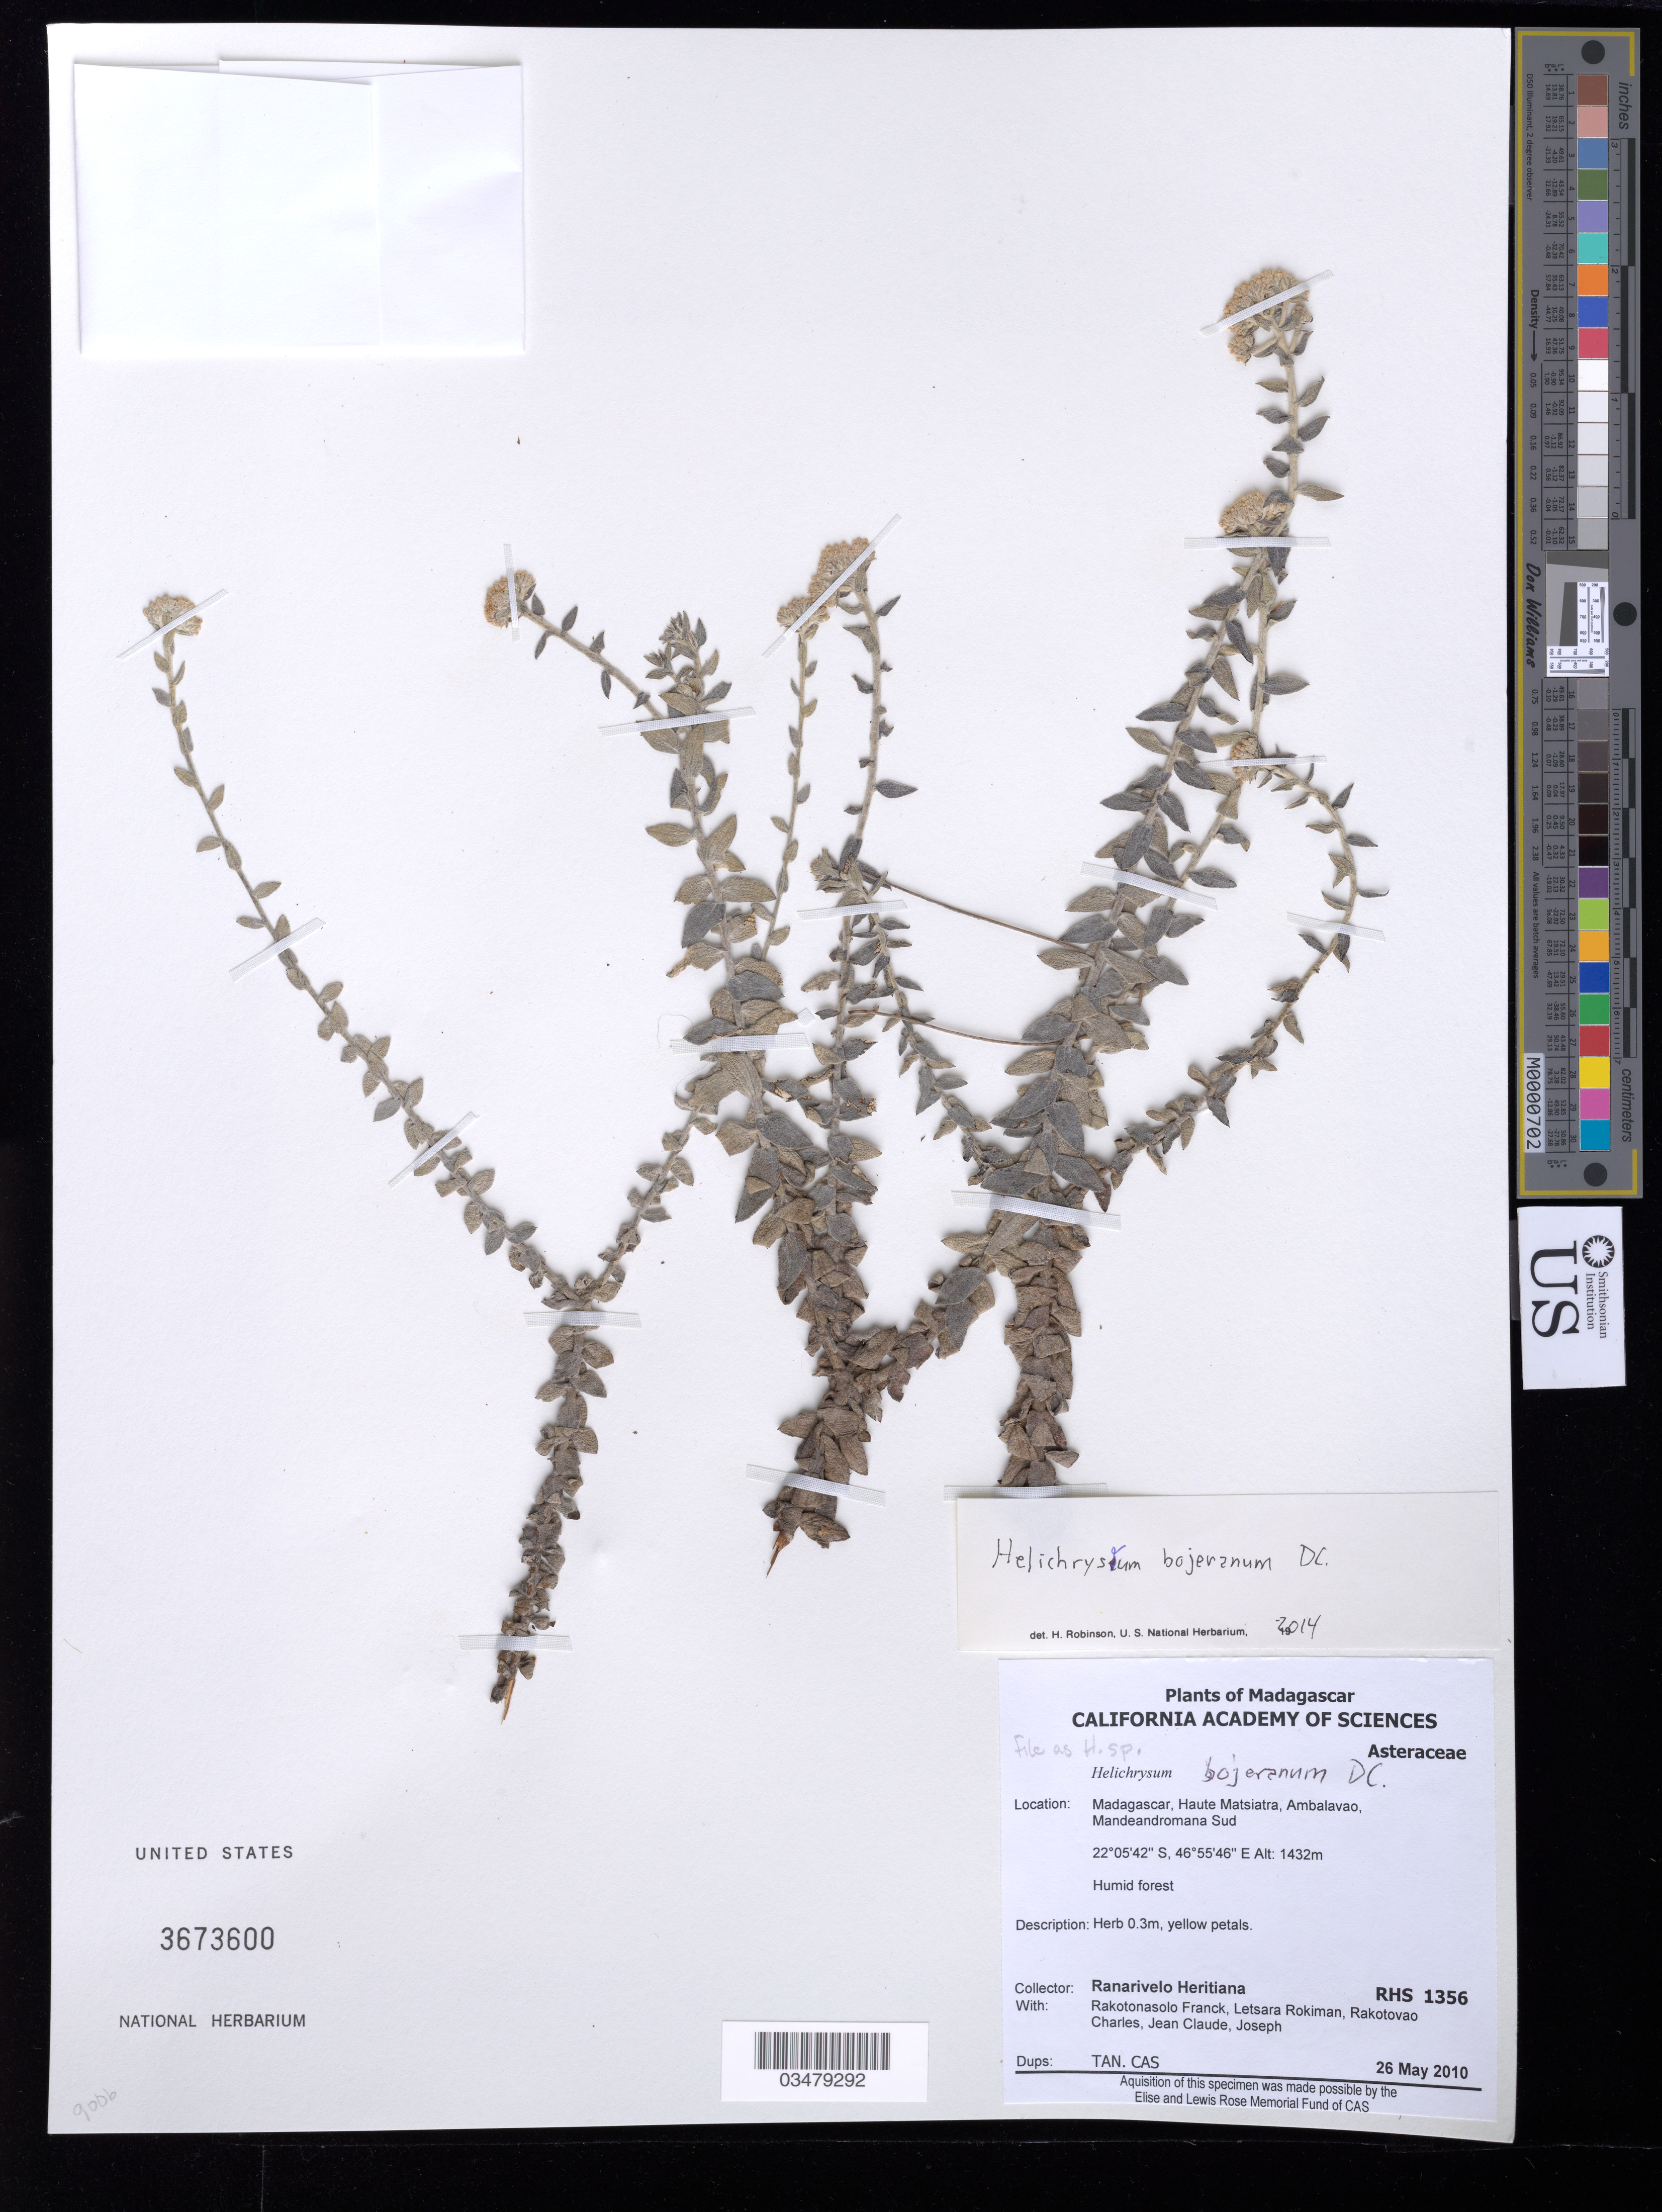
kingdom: Plantae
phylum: Tracheophyta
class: Magnoliopsida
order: Asterales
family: Asteraceae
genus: Helichrysum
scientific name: Helichrysum sp.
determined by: Robinson, Harold E., (US)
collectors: R. Heritiana, F. Rakotonasolo, L. Rokiman, C. Rakotovao & et al.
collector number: RHS 1356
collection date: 2010-05-26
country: Madagascar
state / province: Haute Matsiatra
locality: Ambalavao, Mandeandromana Sud.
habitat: Humid forest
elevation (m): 1432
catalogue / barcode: US 3673600